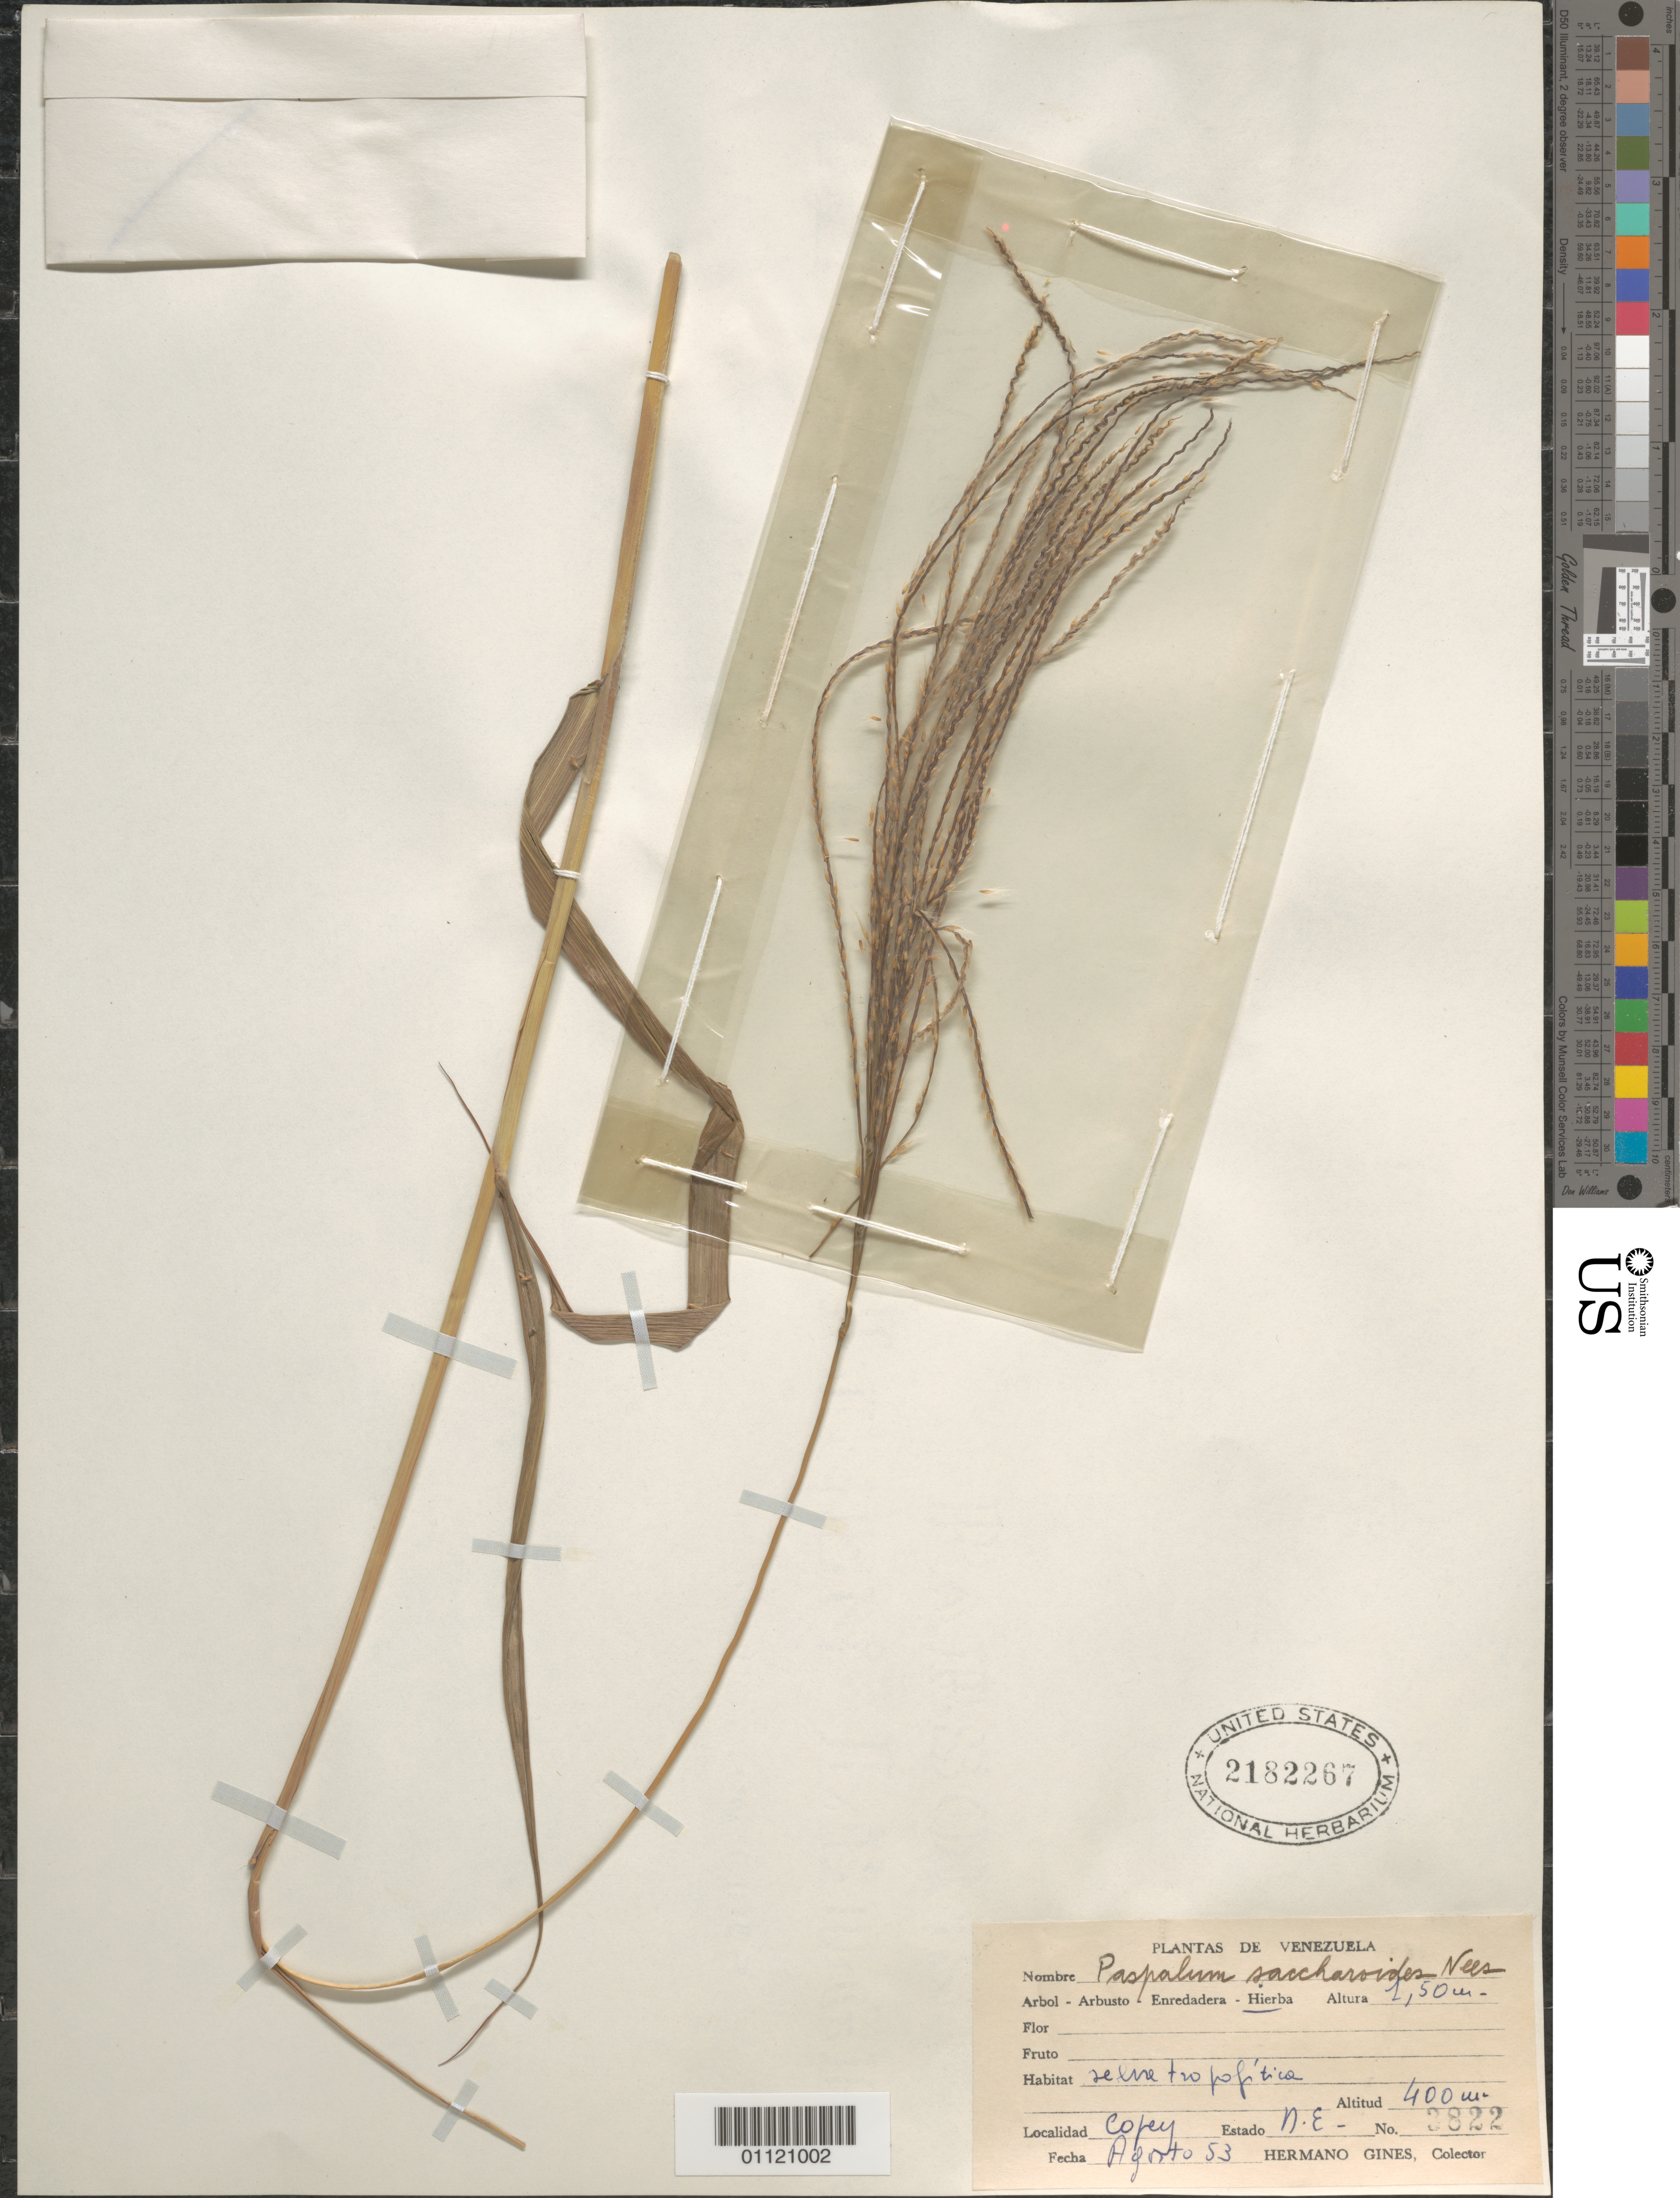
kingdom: Plantae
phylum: Tracheophyta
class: Liliopsida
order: Poales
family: Poaceae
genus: Paspalum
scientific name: Paspalum saccharoides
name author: Nees ex Trin.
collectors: Bro. Gines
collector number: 3822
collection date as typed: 01 Aug 1953 to 31 Aug 1953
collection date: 1953-08-01/1953-08-31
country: Venezuela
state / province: Nueva Esparta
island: Margarita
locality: Copey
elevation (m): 400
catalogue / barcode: US 2182267